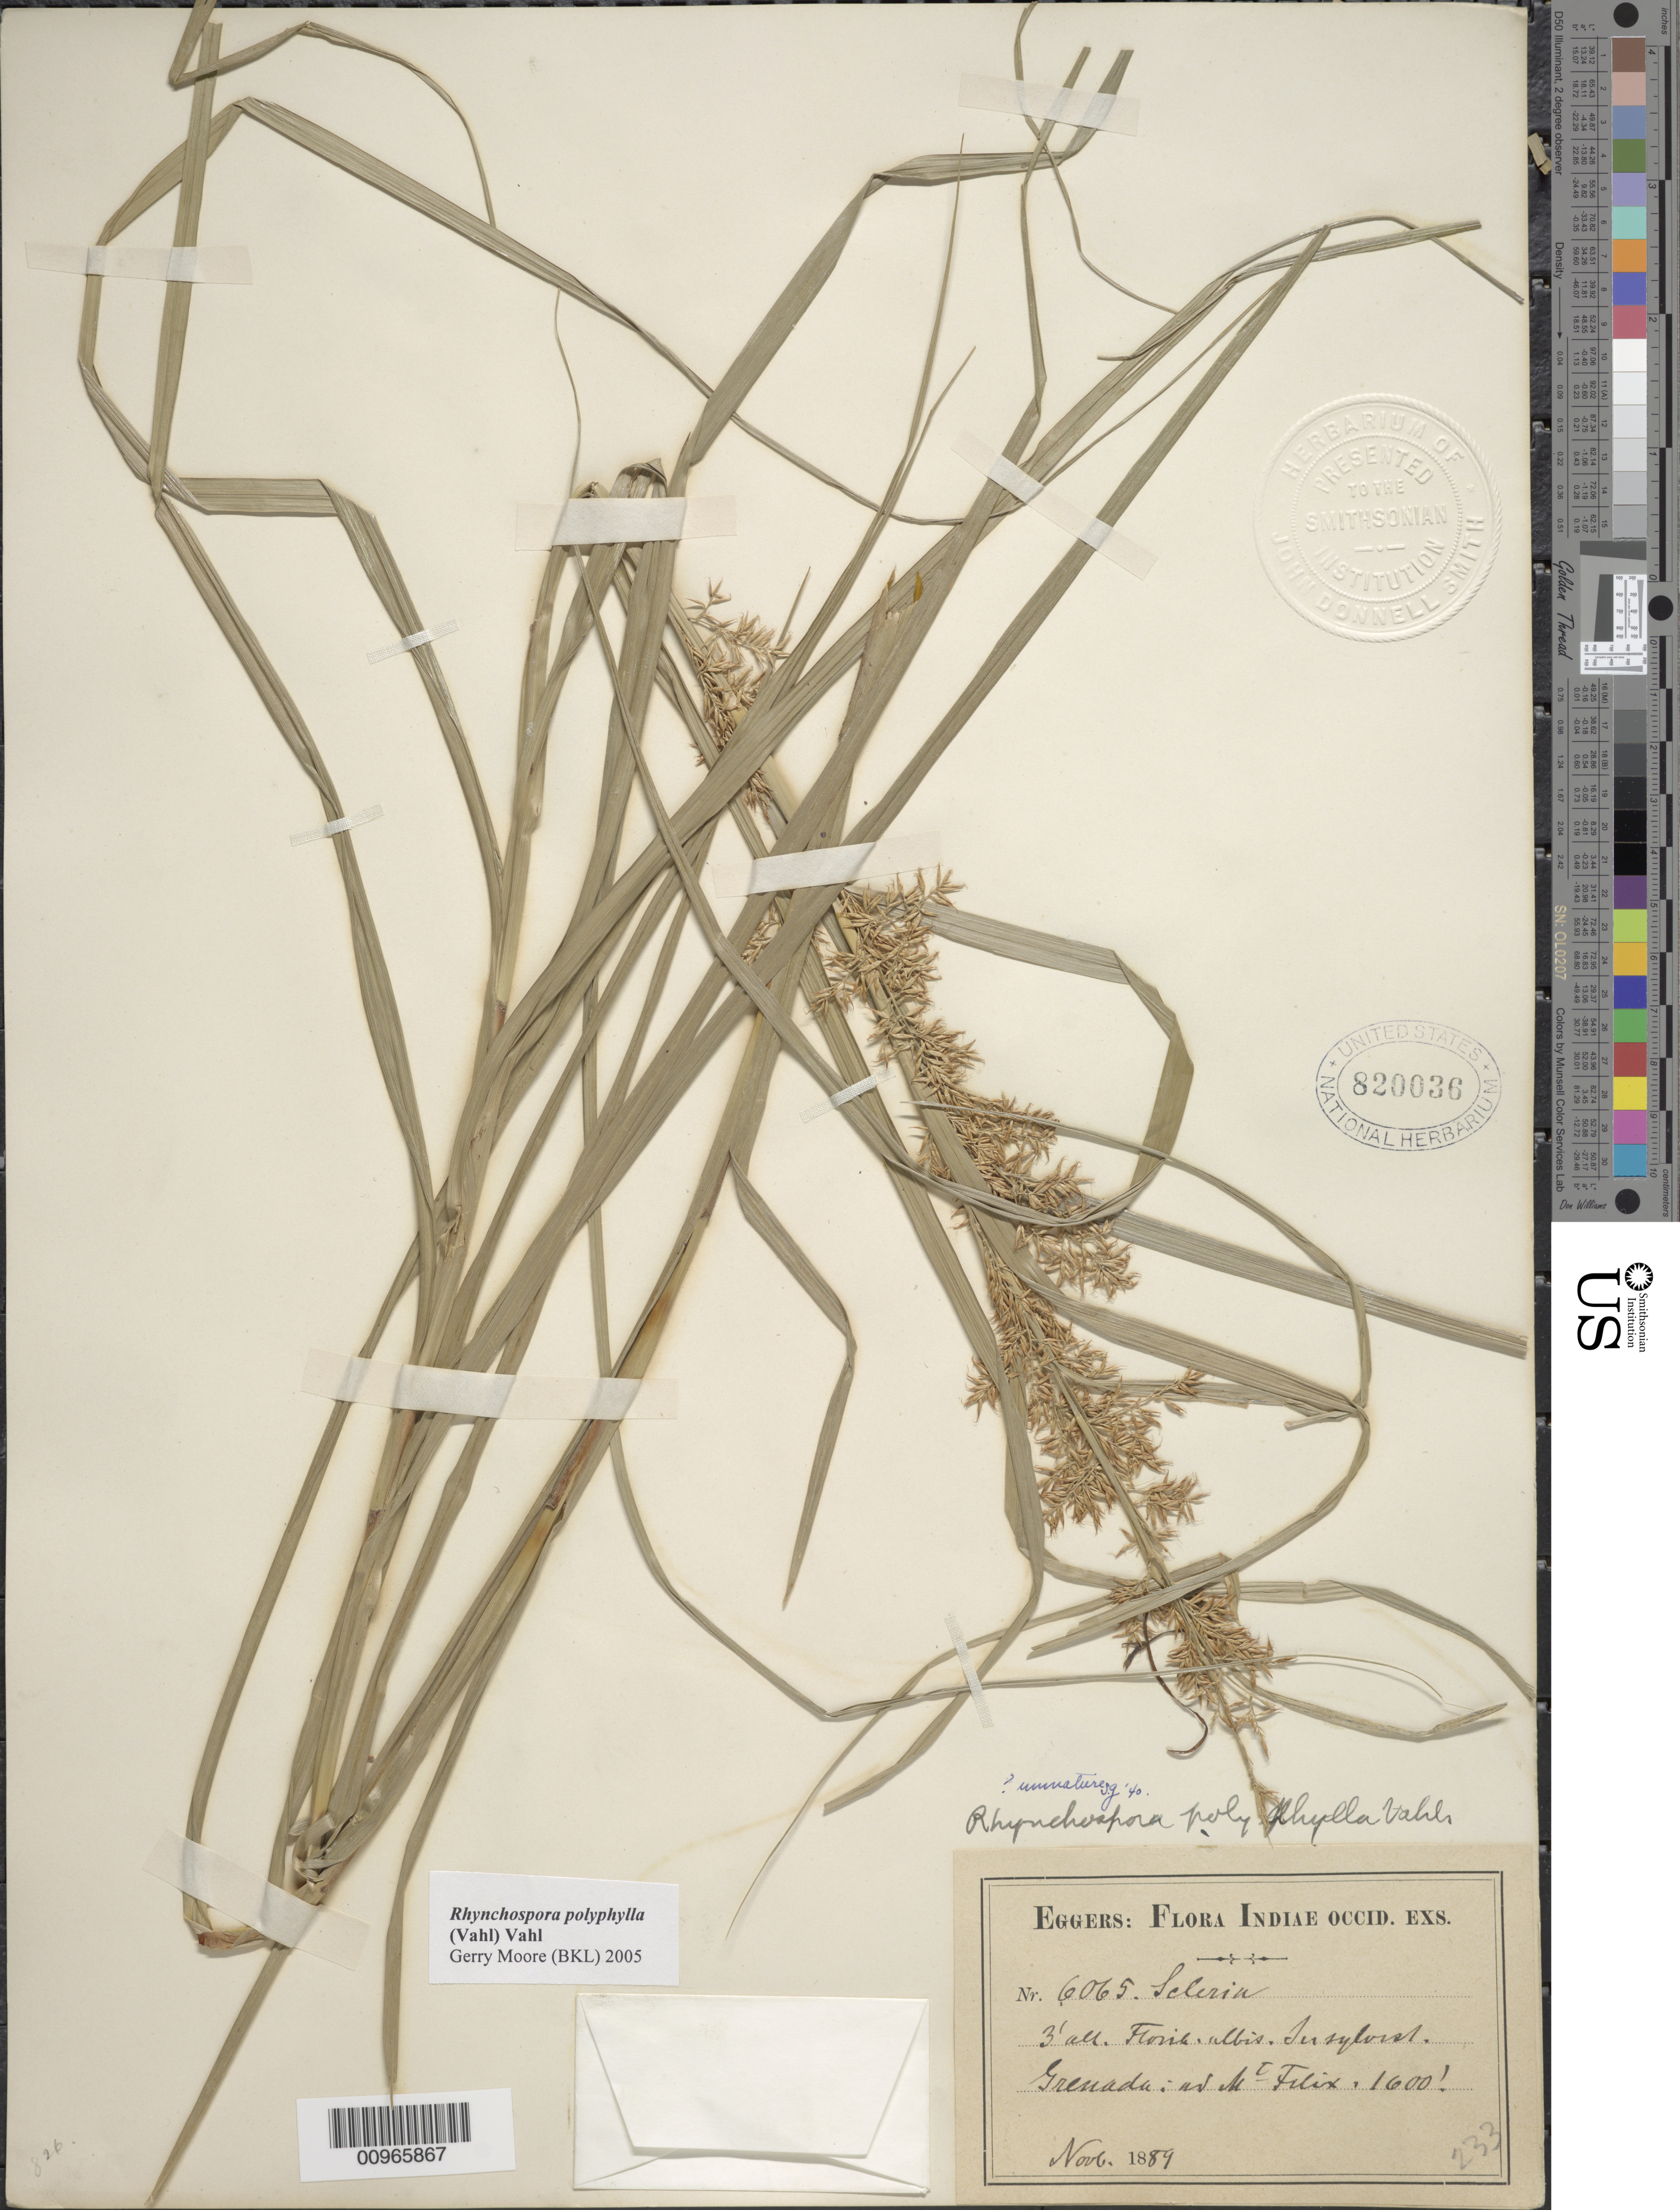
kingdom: Plantae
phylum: Tracheophyta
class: Liliopsida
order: Poales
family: Cyperaceae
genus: Rhynchospora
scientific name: Rhynchospora polyphylla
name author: (Vahl) Vahl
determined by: Moore, G.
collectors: H. F. A. von Eggers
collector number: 6065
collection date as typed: Nov 1889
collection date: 1889-11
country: Grenada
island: Grenada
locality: Ad Mt. Felix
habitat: In "sylvist."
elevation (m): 488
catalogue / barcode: US 820036